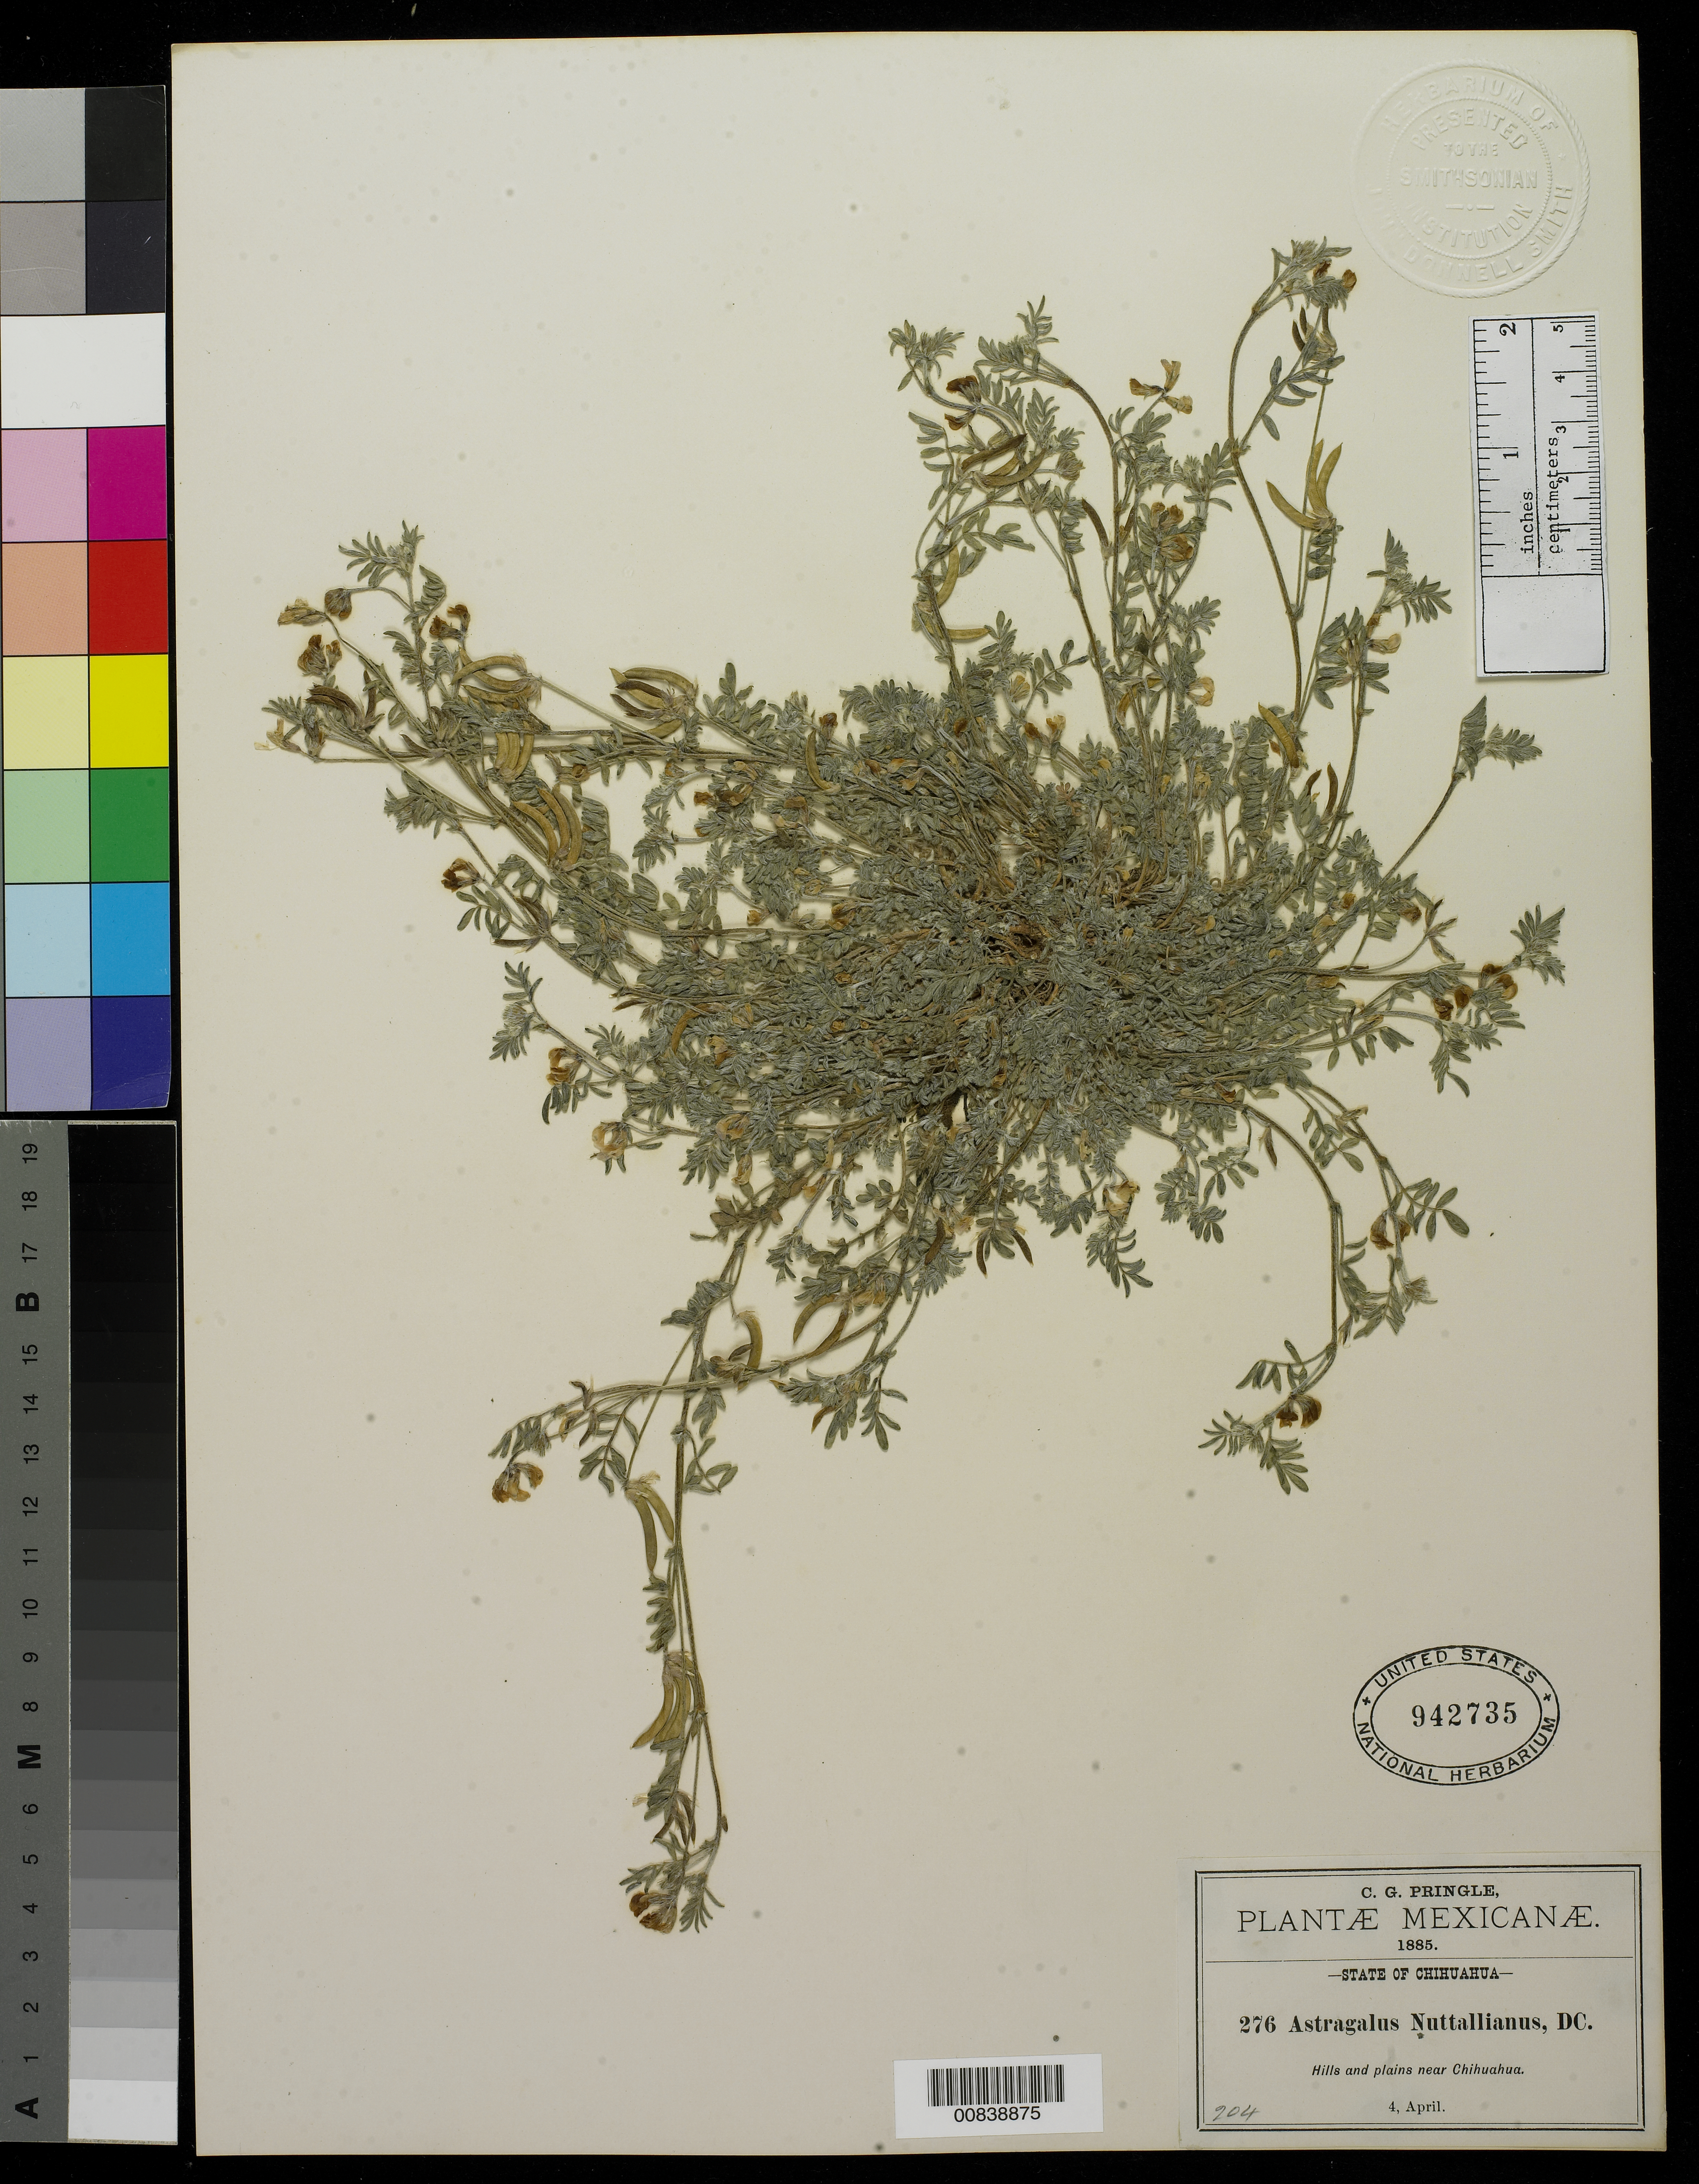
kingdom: Plantae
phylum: Tracheophyta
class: Magnoliopsida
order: Fabales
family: Fabaceae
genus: Astragalus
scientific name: Astragalus nuttallianus var. austrinus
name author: DC.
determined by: Estrada, E.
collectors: C. G. Pringle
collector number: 276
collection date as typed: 04 Apr 1885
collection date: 1885-04-04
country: Mexico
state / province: Chihuahua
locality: Hills and plains near Chihuahua.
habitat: Hills and plains.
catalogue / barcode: US 942735